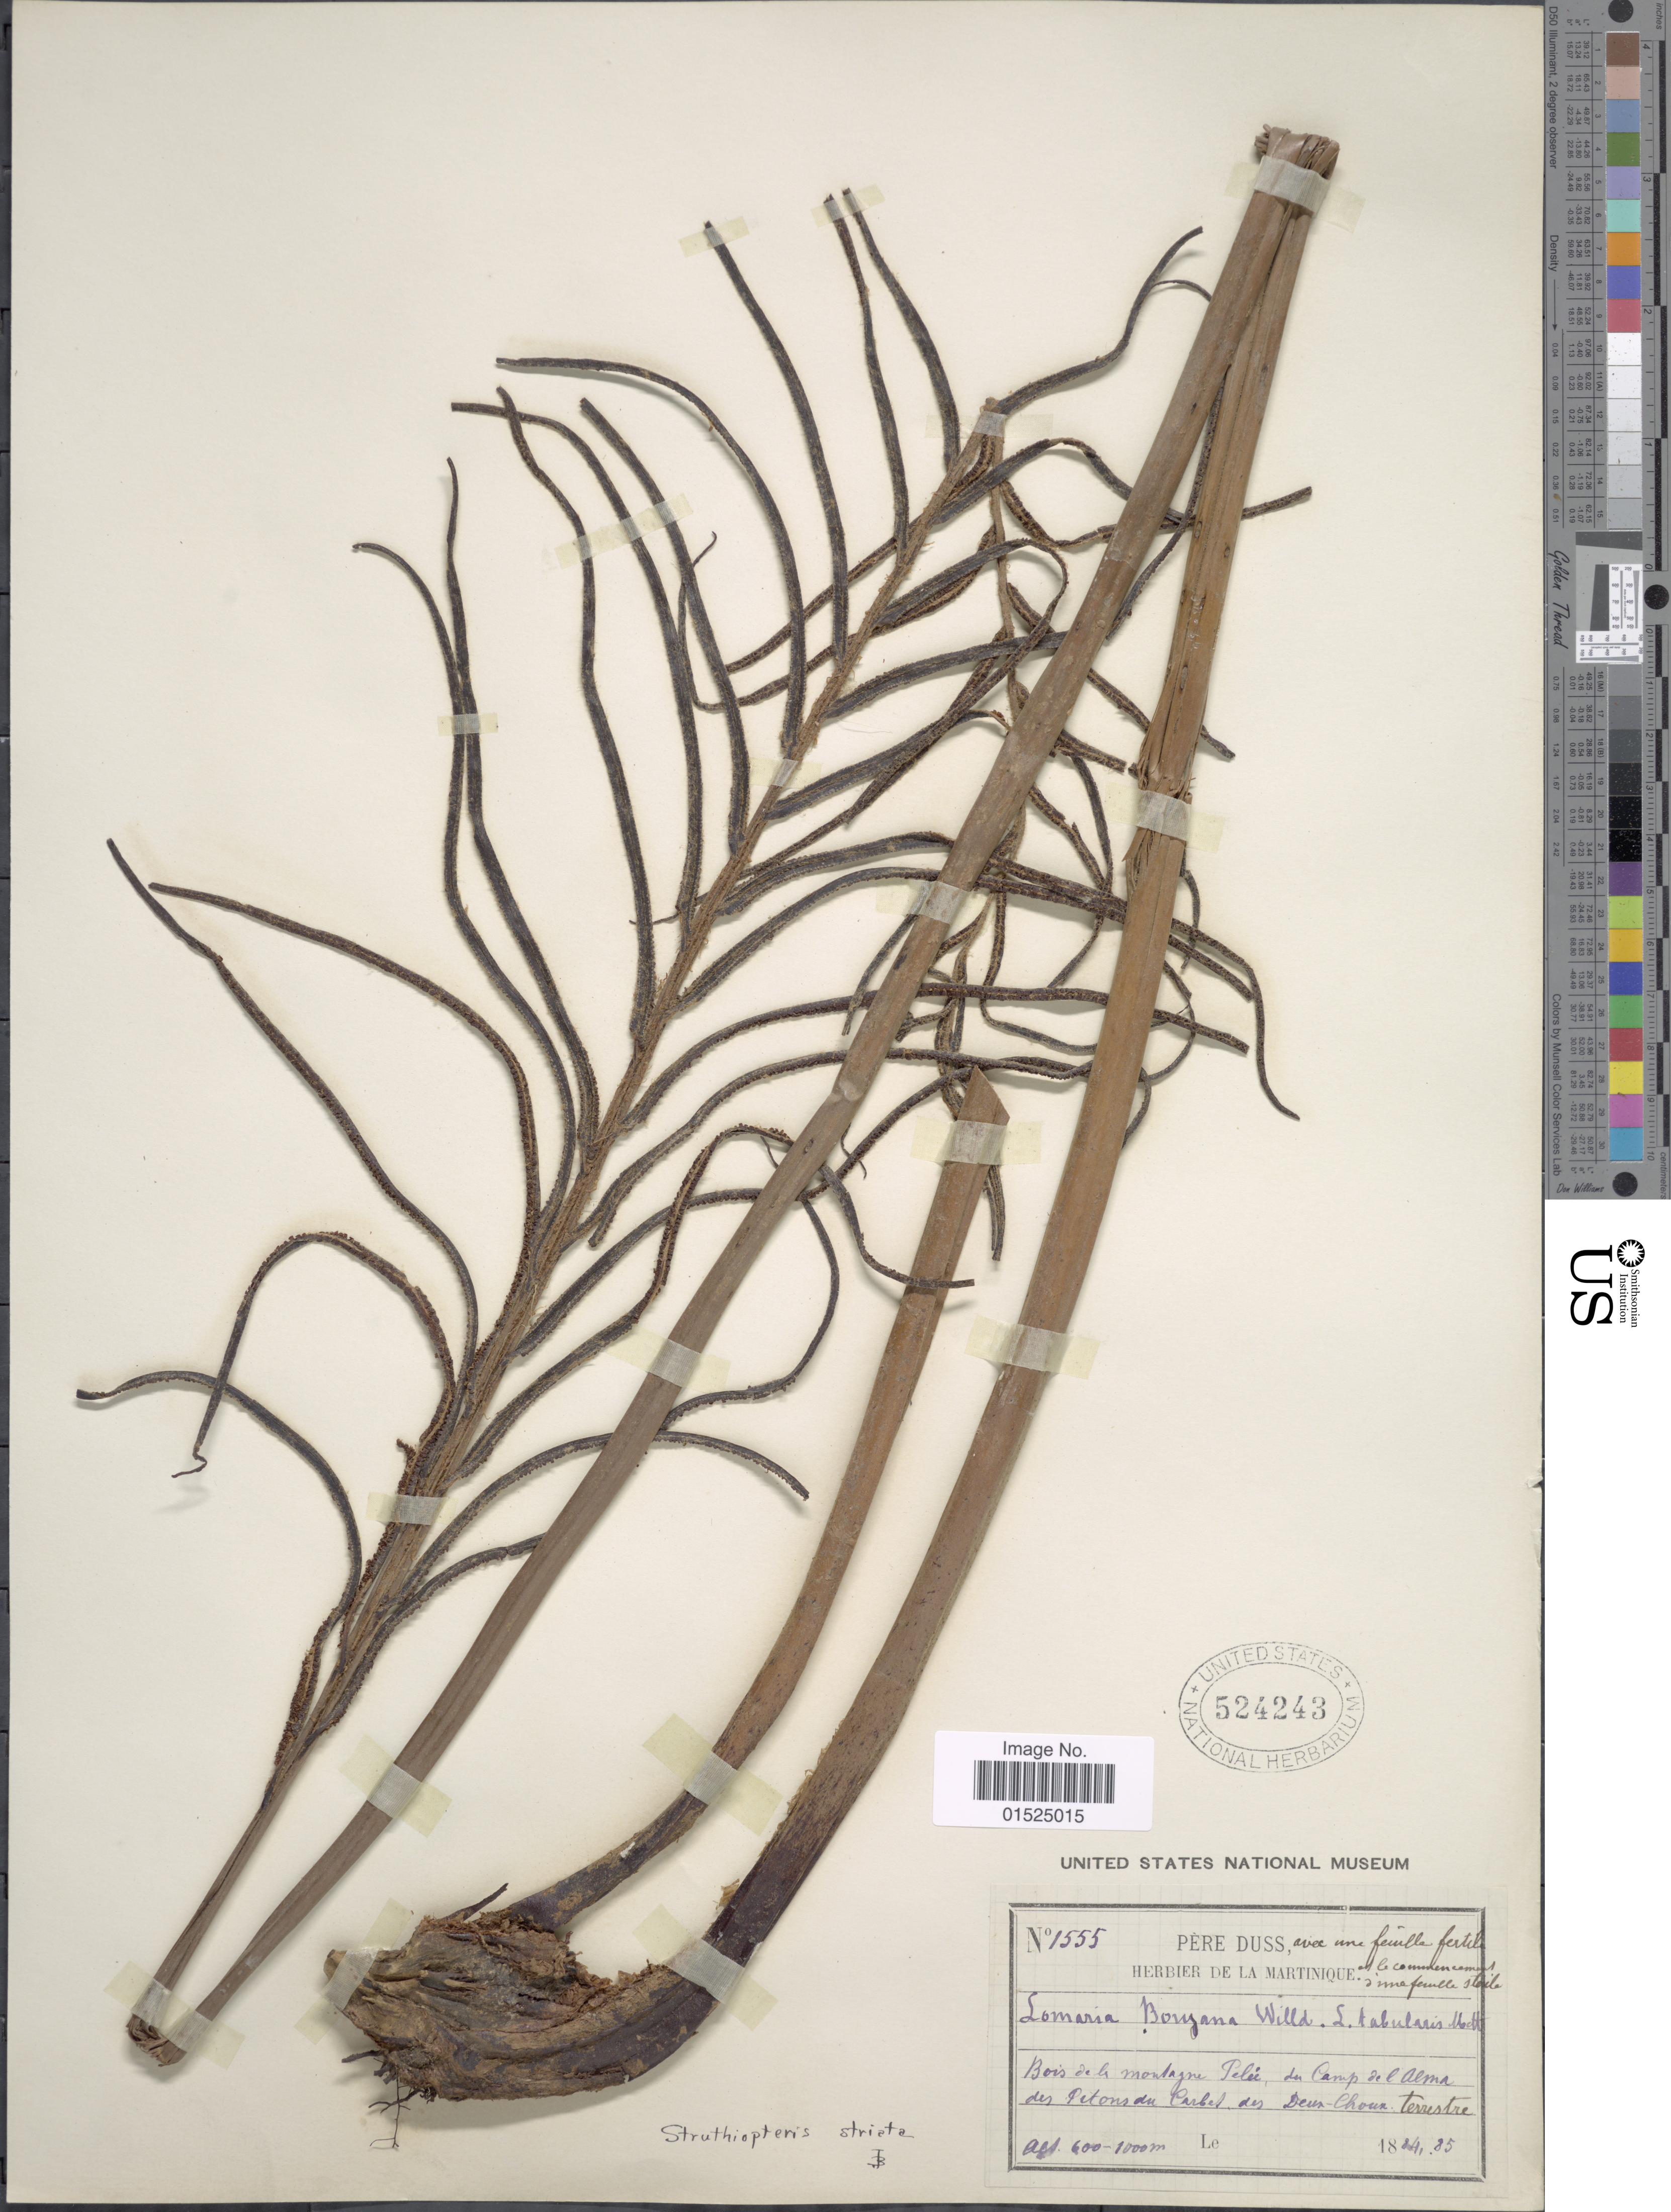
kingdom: Plantae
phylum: Tracheophyta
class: Polypodiopsida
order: Polypodiales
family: Blechnaceae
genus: Blechnum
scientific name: Blechnum ryanii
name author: Hieron.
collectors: Père Duss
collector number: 1555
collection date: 1884/1885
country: Martinique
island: Martinique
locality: Bois de la Montagne Pelee, du Camp de l'Alma, des Pitons du Carbet, des Deux- Choux. Terrestre.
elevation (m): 600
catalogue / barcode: US 524243